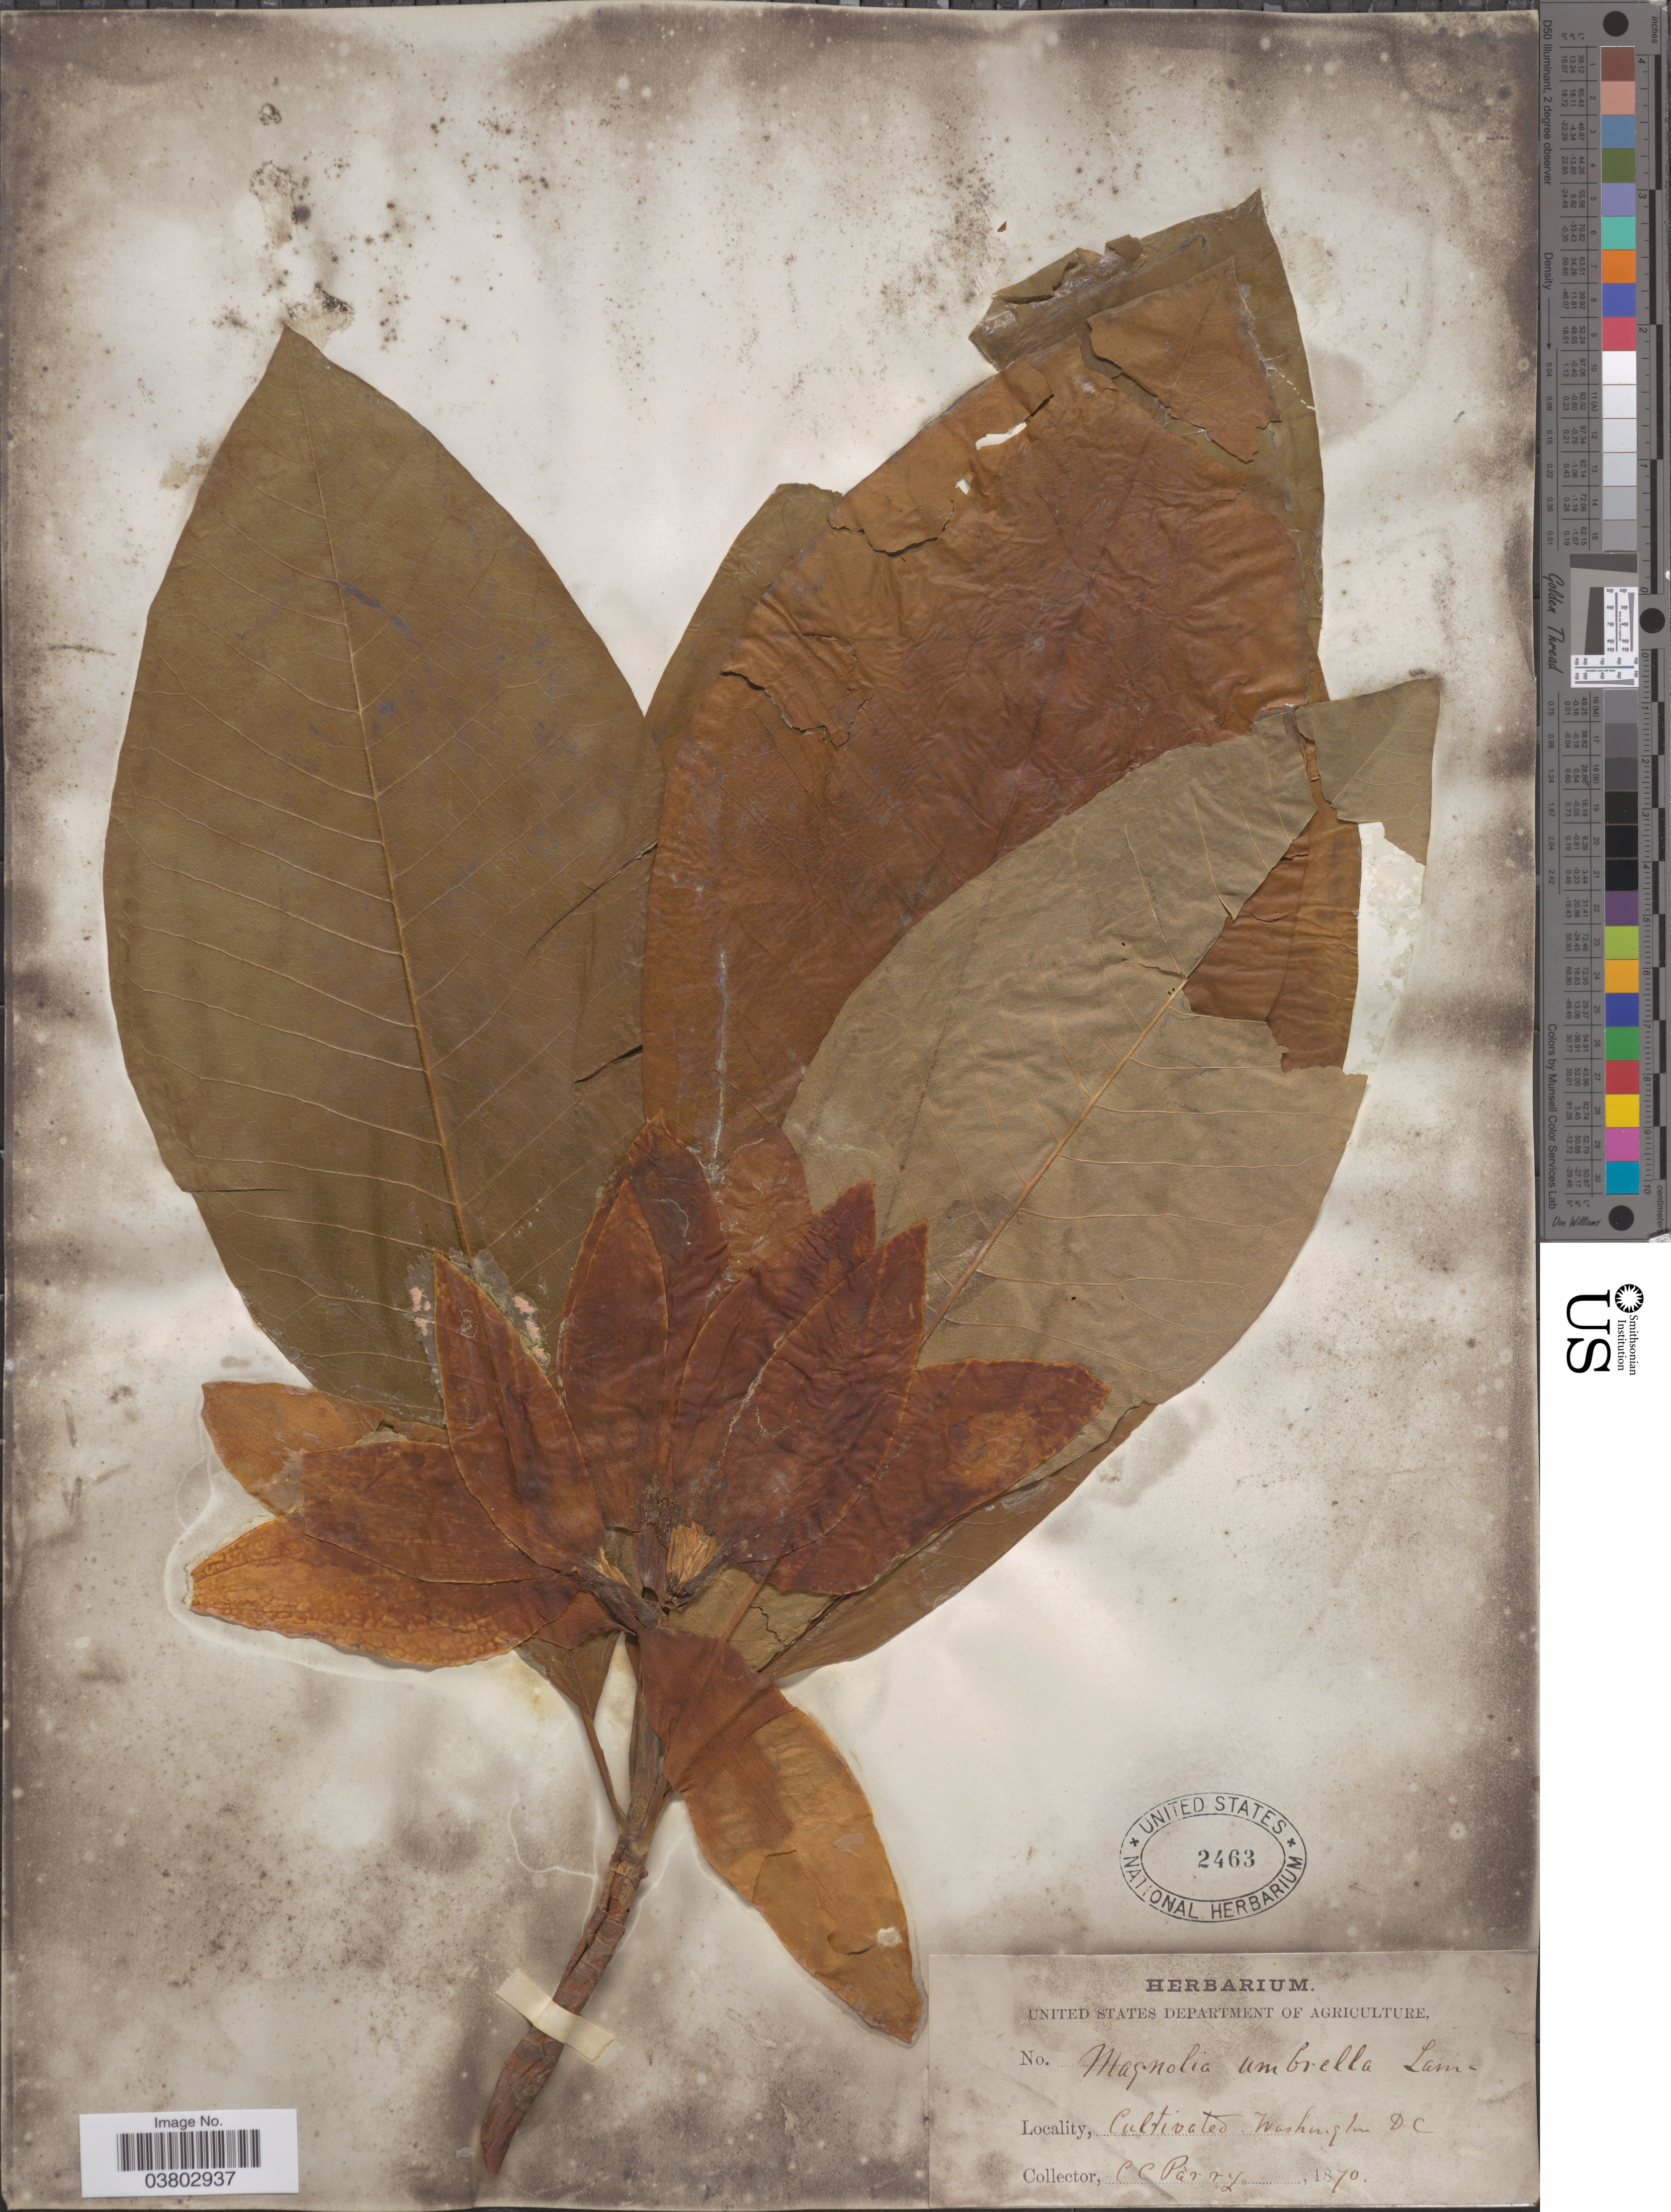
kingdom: Plantae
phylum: Tracheophyta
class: Magnoliopsida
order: Magnoliales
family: Magnoliaceae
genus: Magnolia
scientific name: Magnolia umbrella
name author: Desr.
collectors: C. C. Parry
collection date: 1870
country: United States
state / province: District of Columbia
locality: Washington.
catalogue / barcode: US 2463